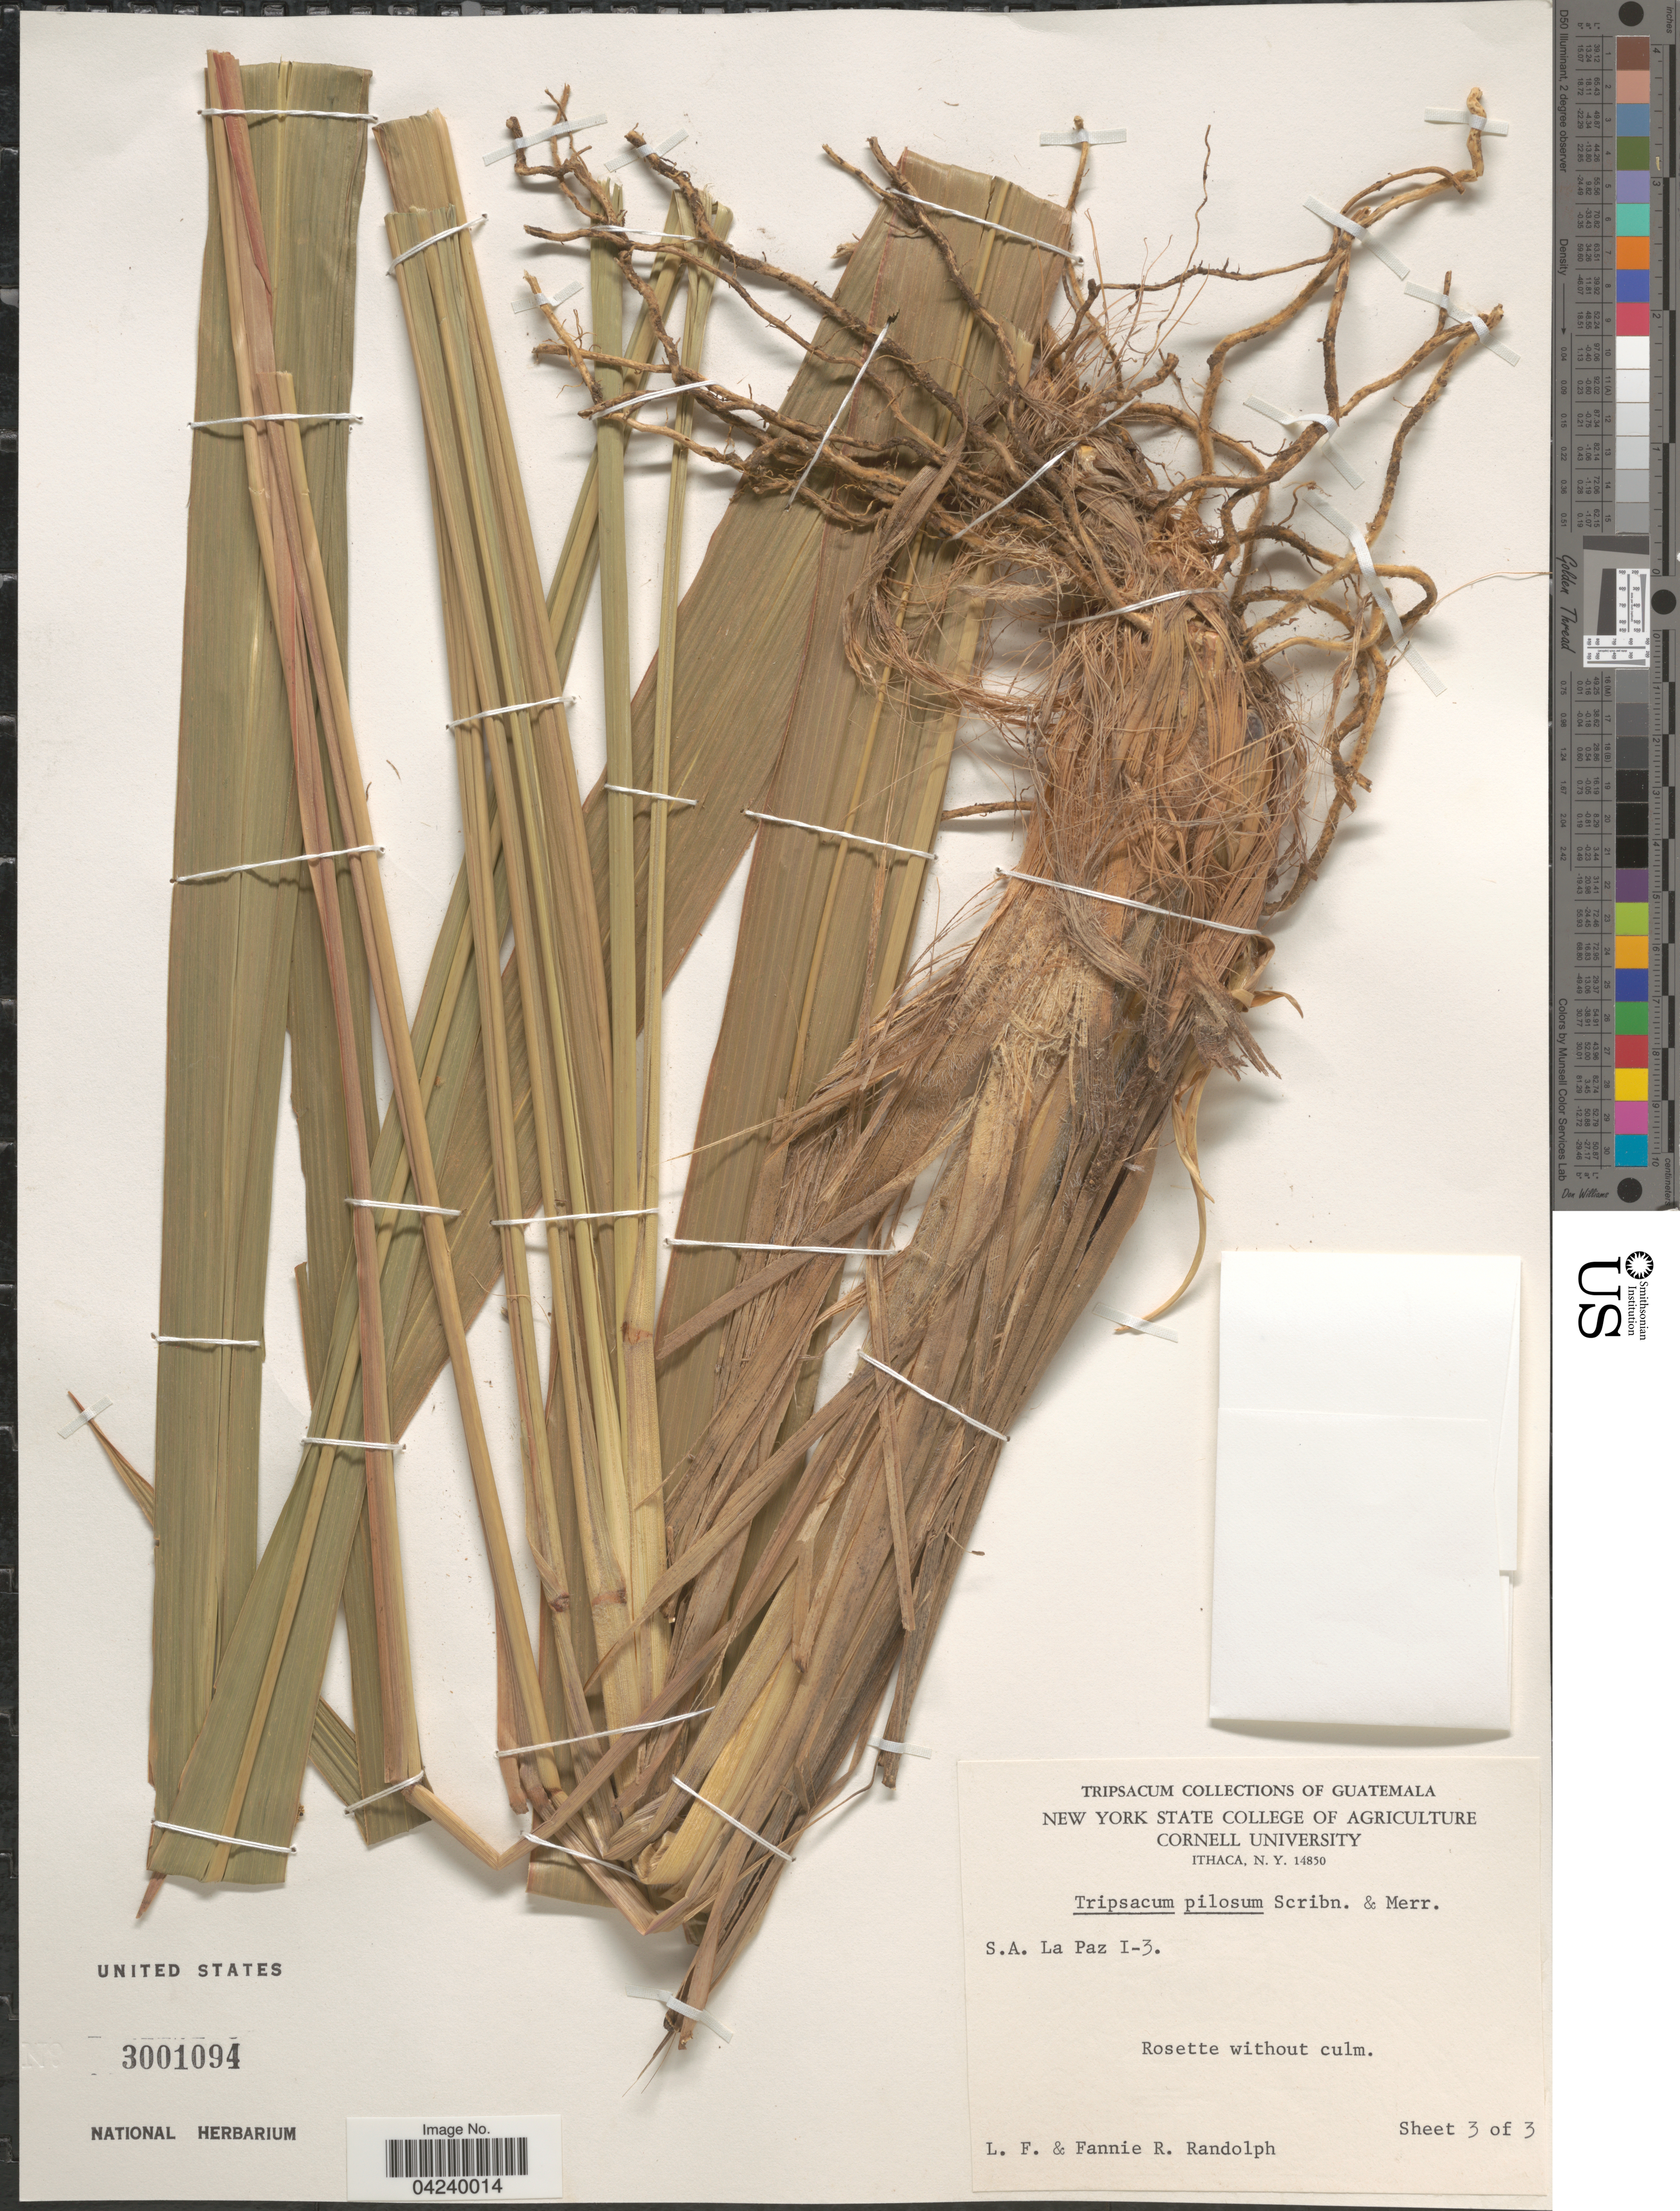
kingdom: Plantae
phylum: Tracheophyta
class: Liliopsida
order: Poales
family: Poaceae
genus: Tripsacum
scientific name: Tripsacum pilosum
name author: Scribn. & Merr.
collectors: L. F. Randolph & F. Randolph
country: Guatemala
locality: S.A. La Paz I-3.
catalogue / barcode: US 3001094